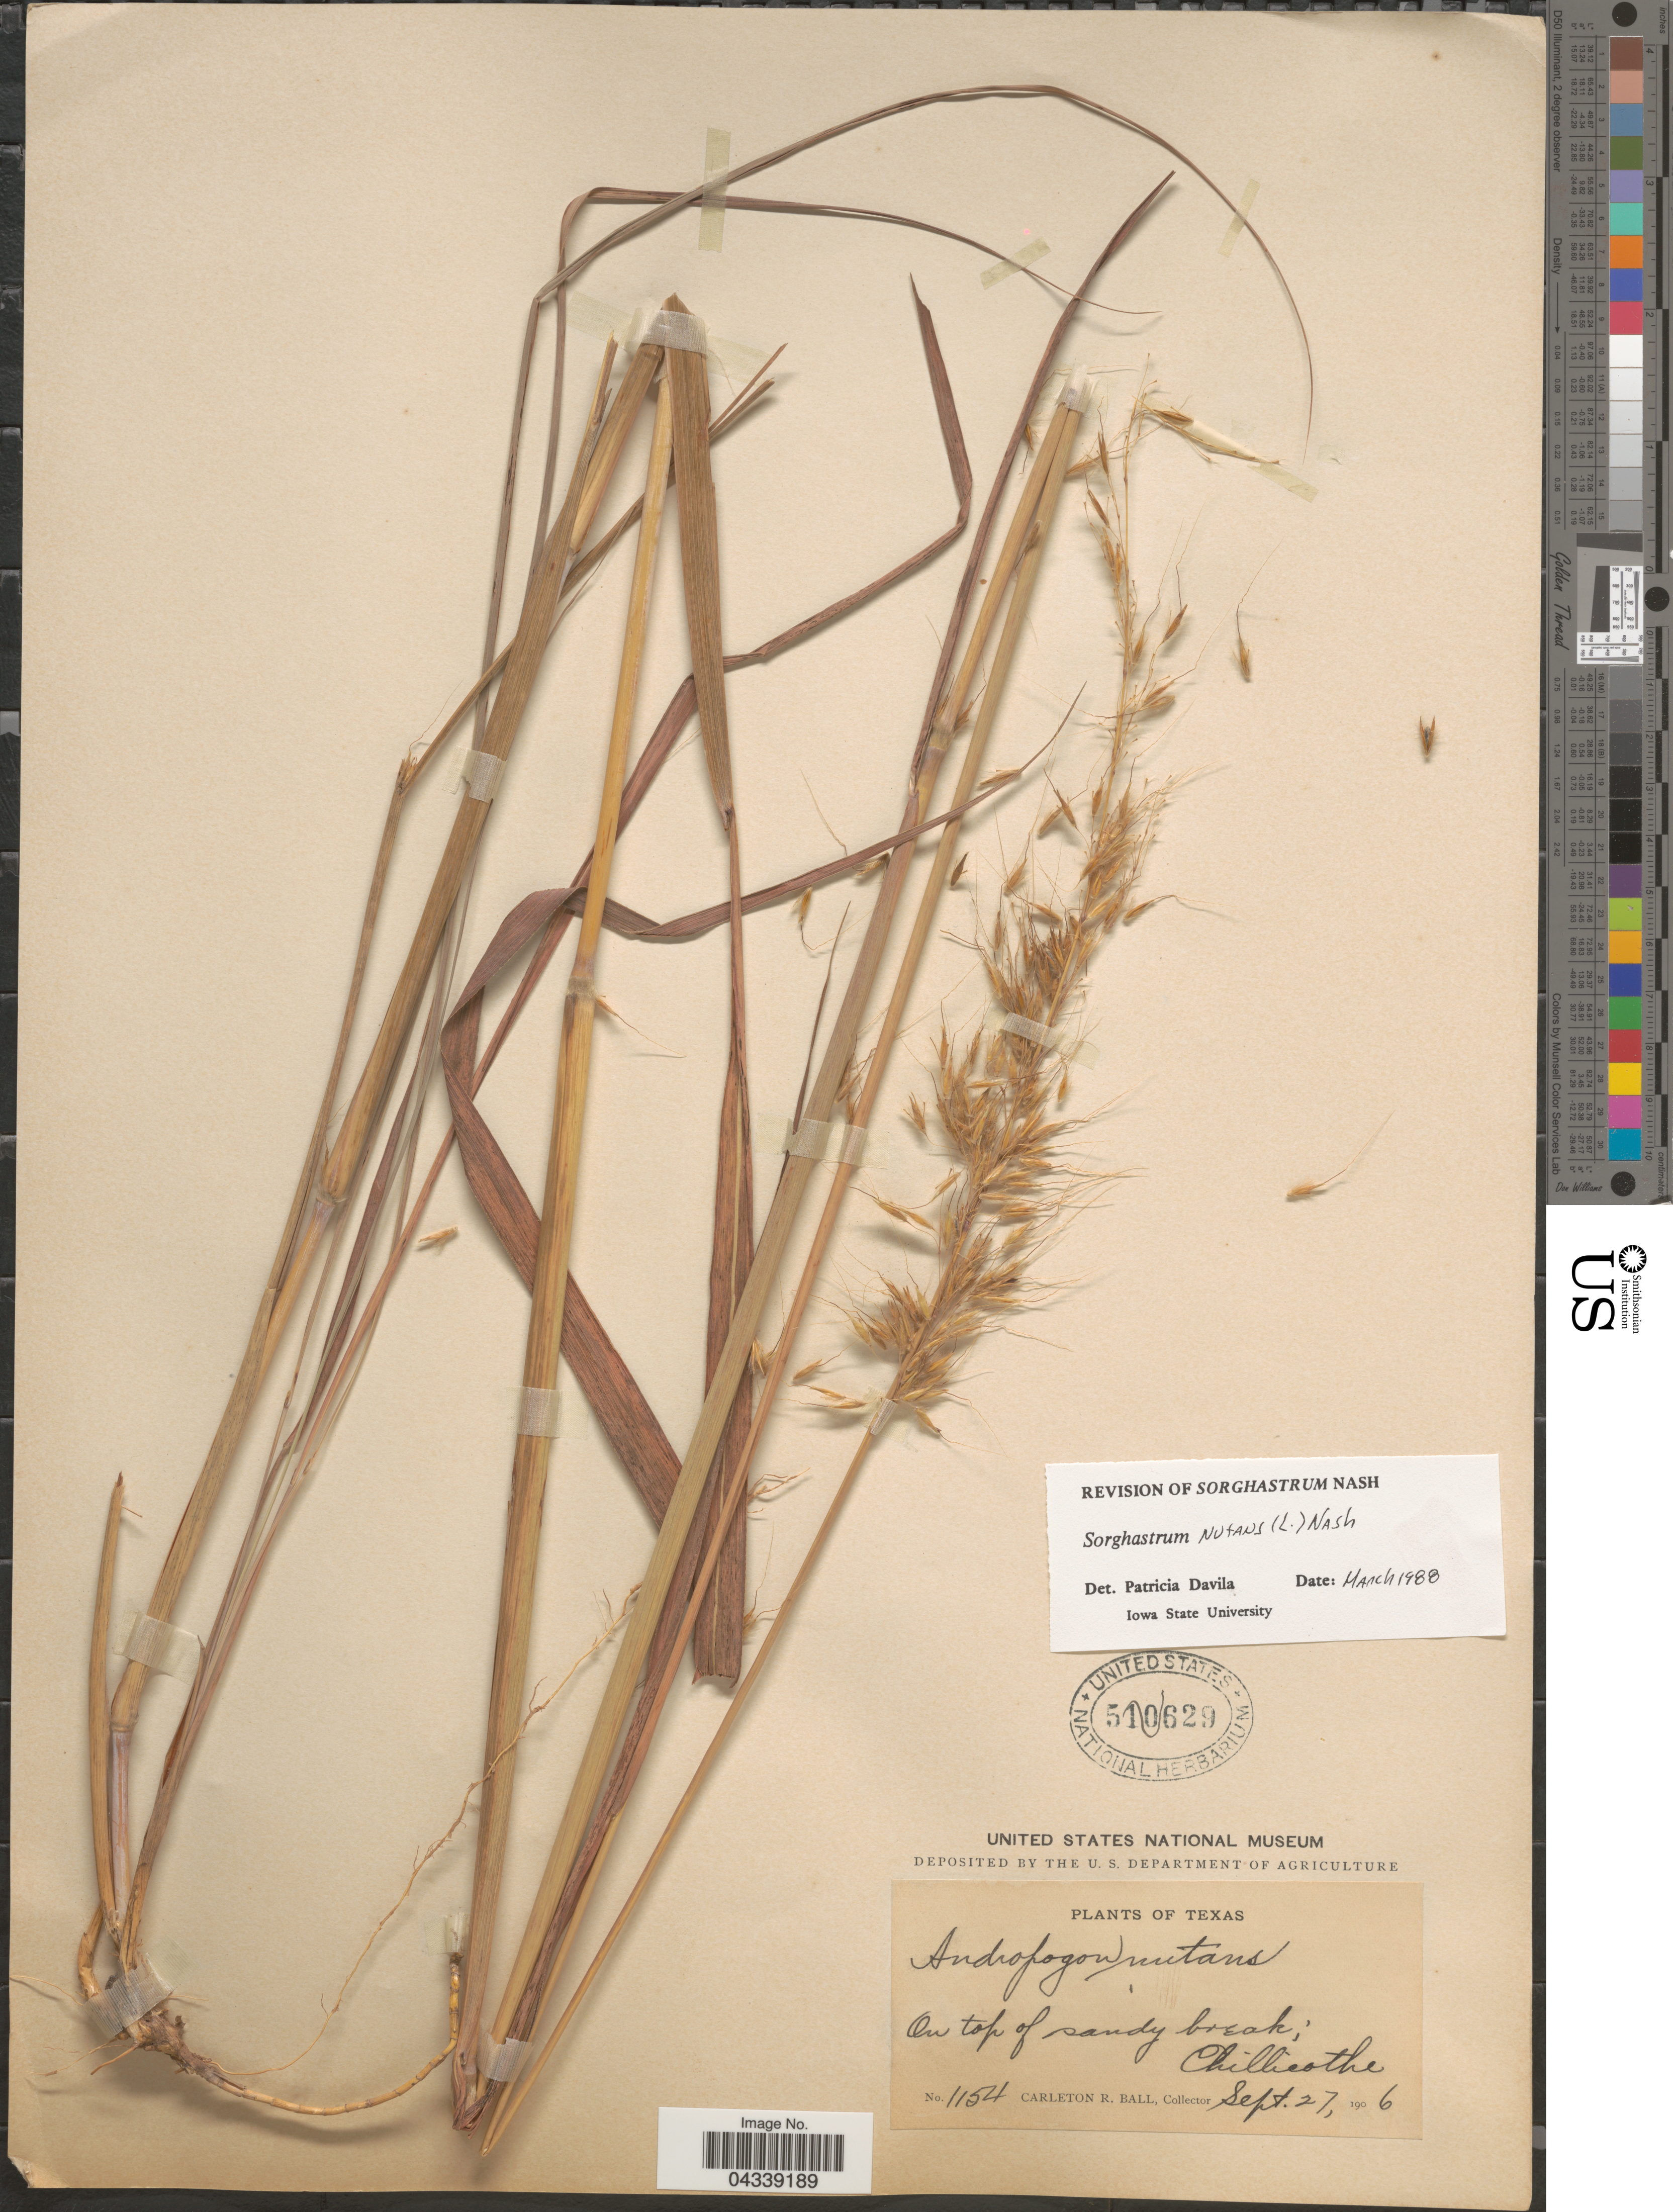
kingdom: Plantae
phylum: Tracheophyta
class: Liliopsida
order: Poales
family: Poaceae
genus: Sorghastrum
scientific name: Sorghastrum nutans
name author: (L.) Nash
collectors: C. R. Ball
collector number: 1154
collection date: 1906-09-27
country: United States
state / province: Texas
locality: On top of sandy break; Chillicothe.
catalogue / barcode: US 510629